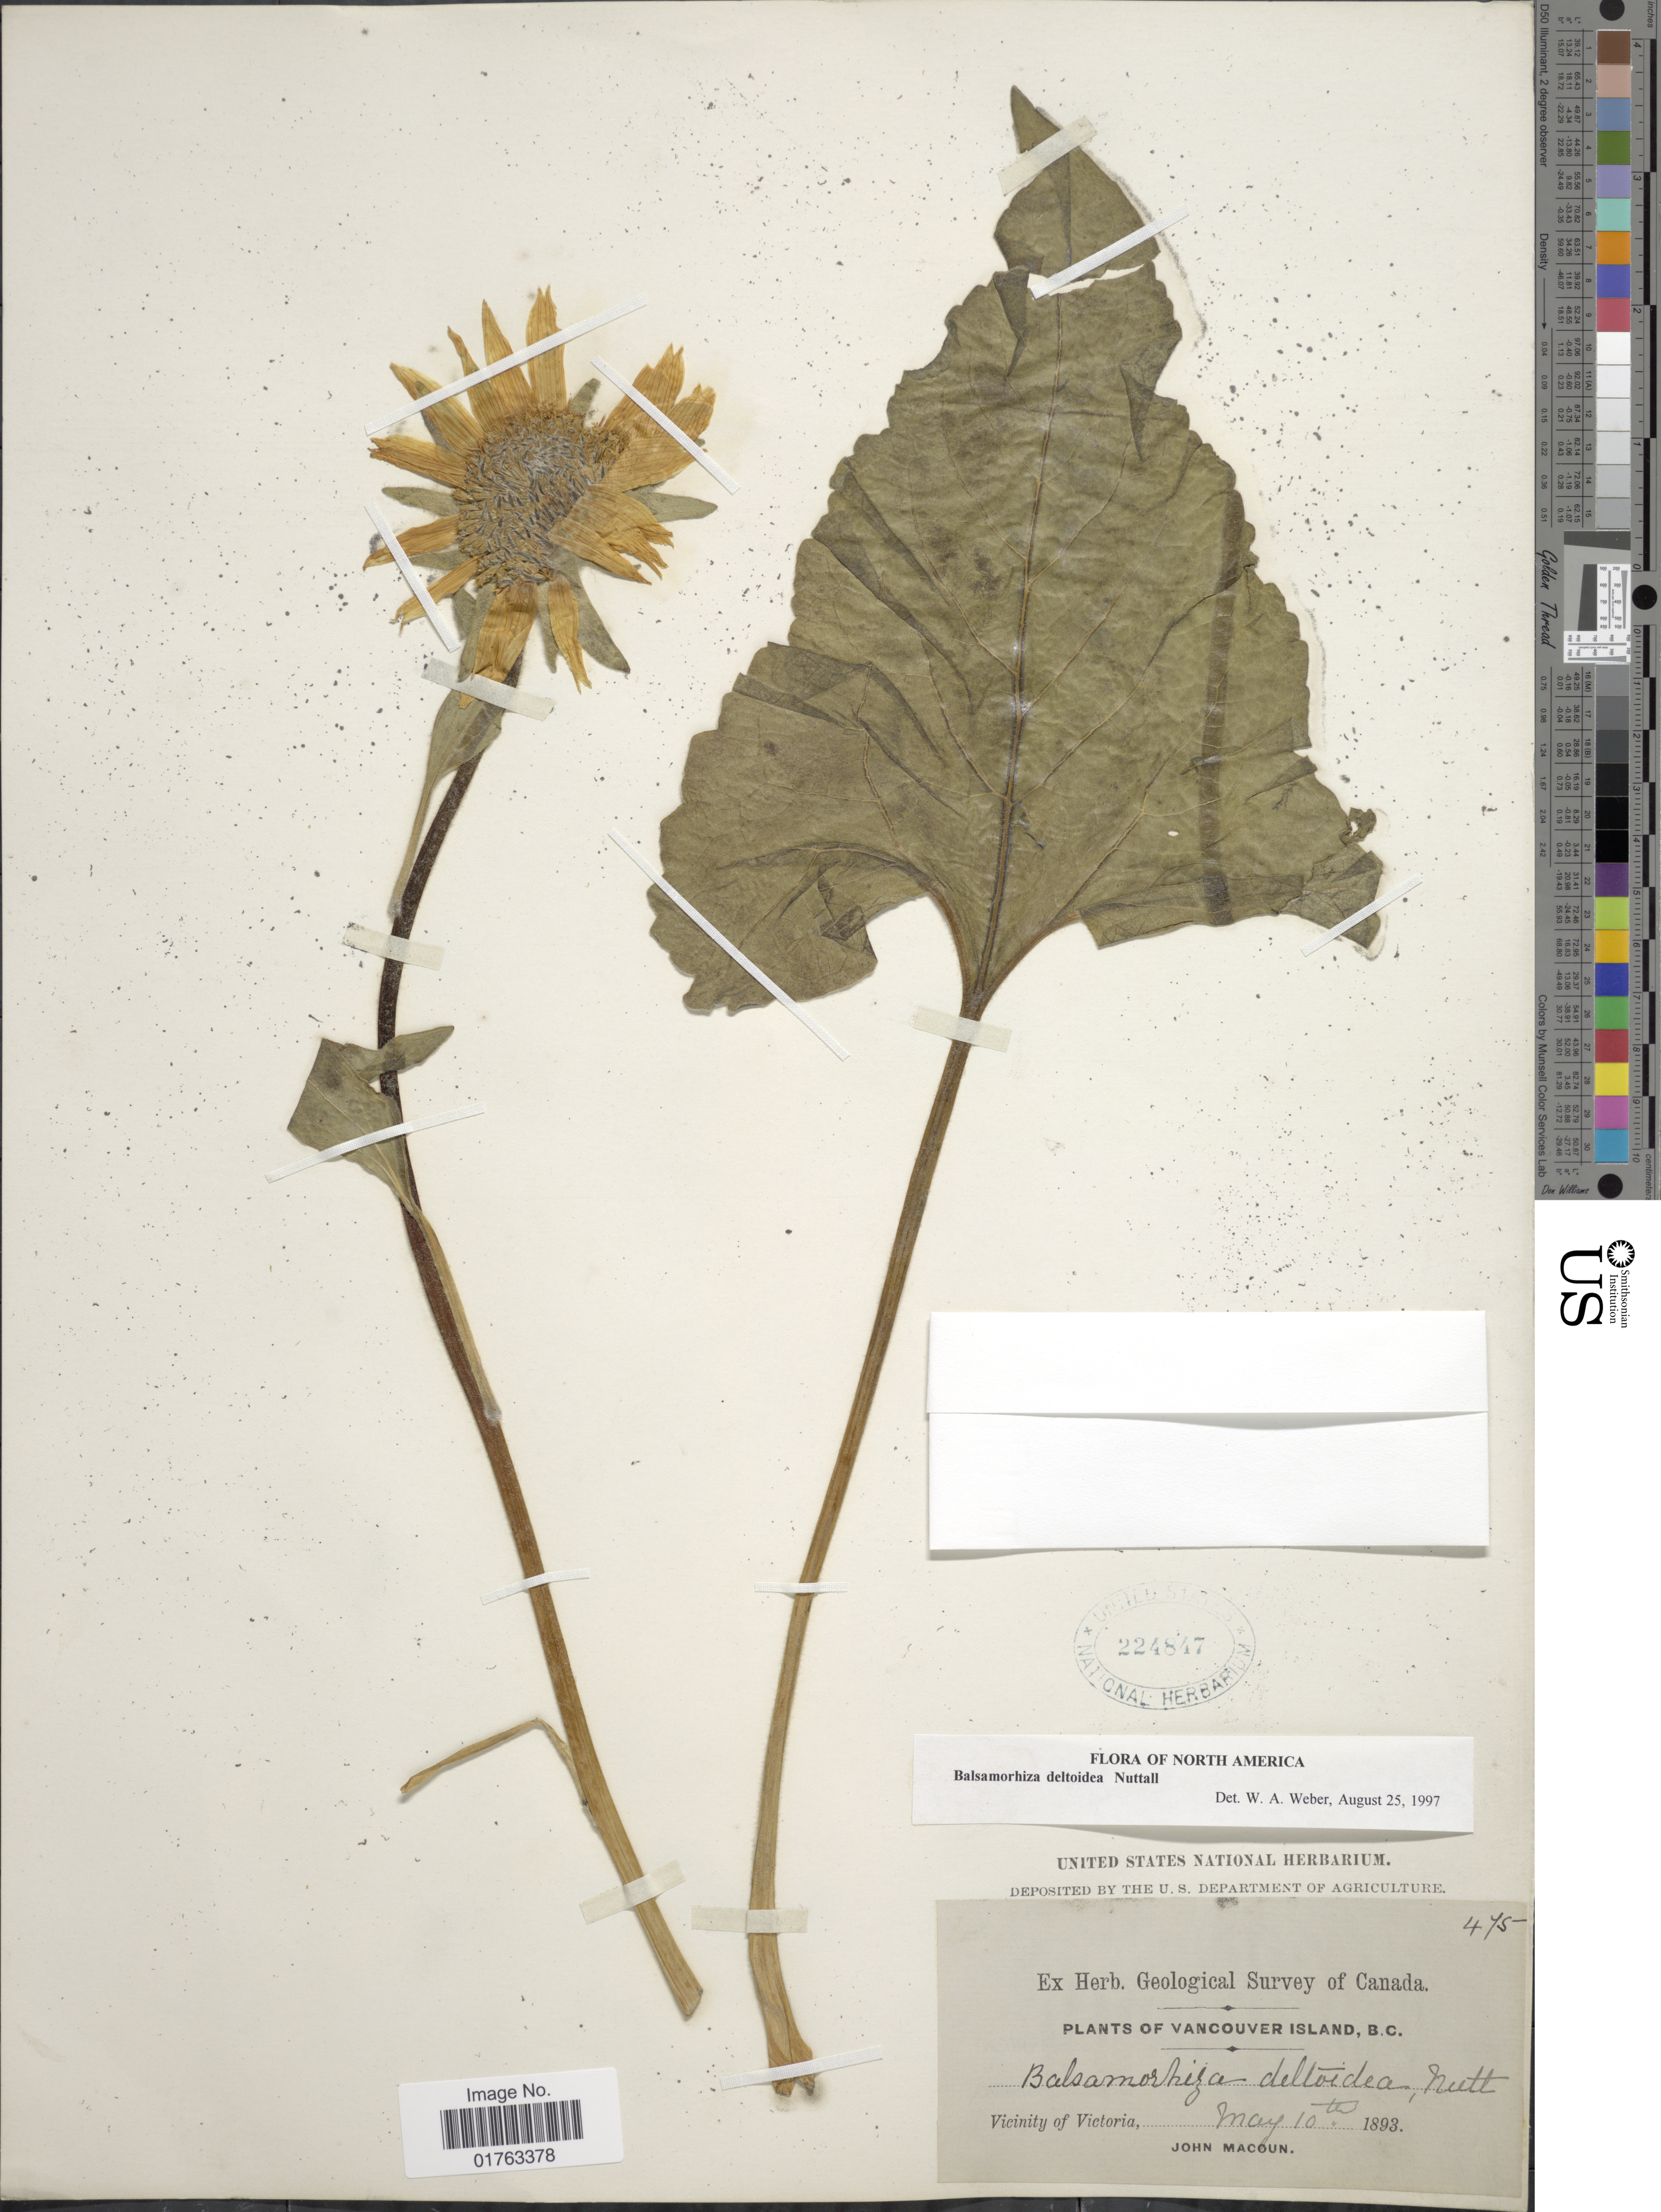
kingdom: Plantae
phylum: Tracheophyta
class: Magnoliopsida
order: Asterales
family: Asteraceae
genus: Balsamorhiza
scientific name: Balsamorhiza deltoidea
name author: Nutt.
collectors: J. Macoun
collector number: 475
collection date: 1893-05-10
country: Canada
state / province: British Columbia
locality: Vancouver Island. Vicinity of Vicoria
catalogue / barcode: US 224847